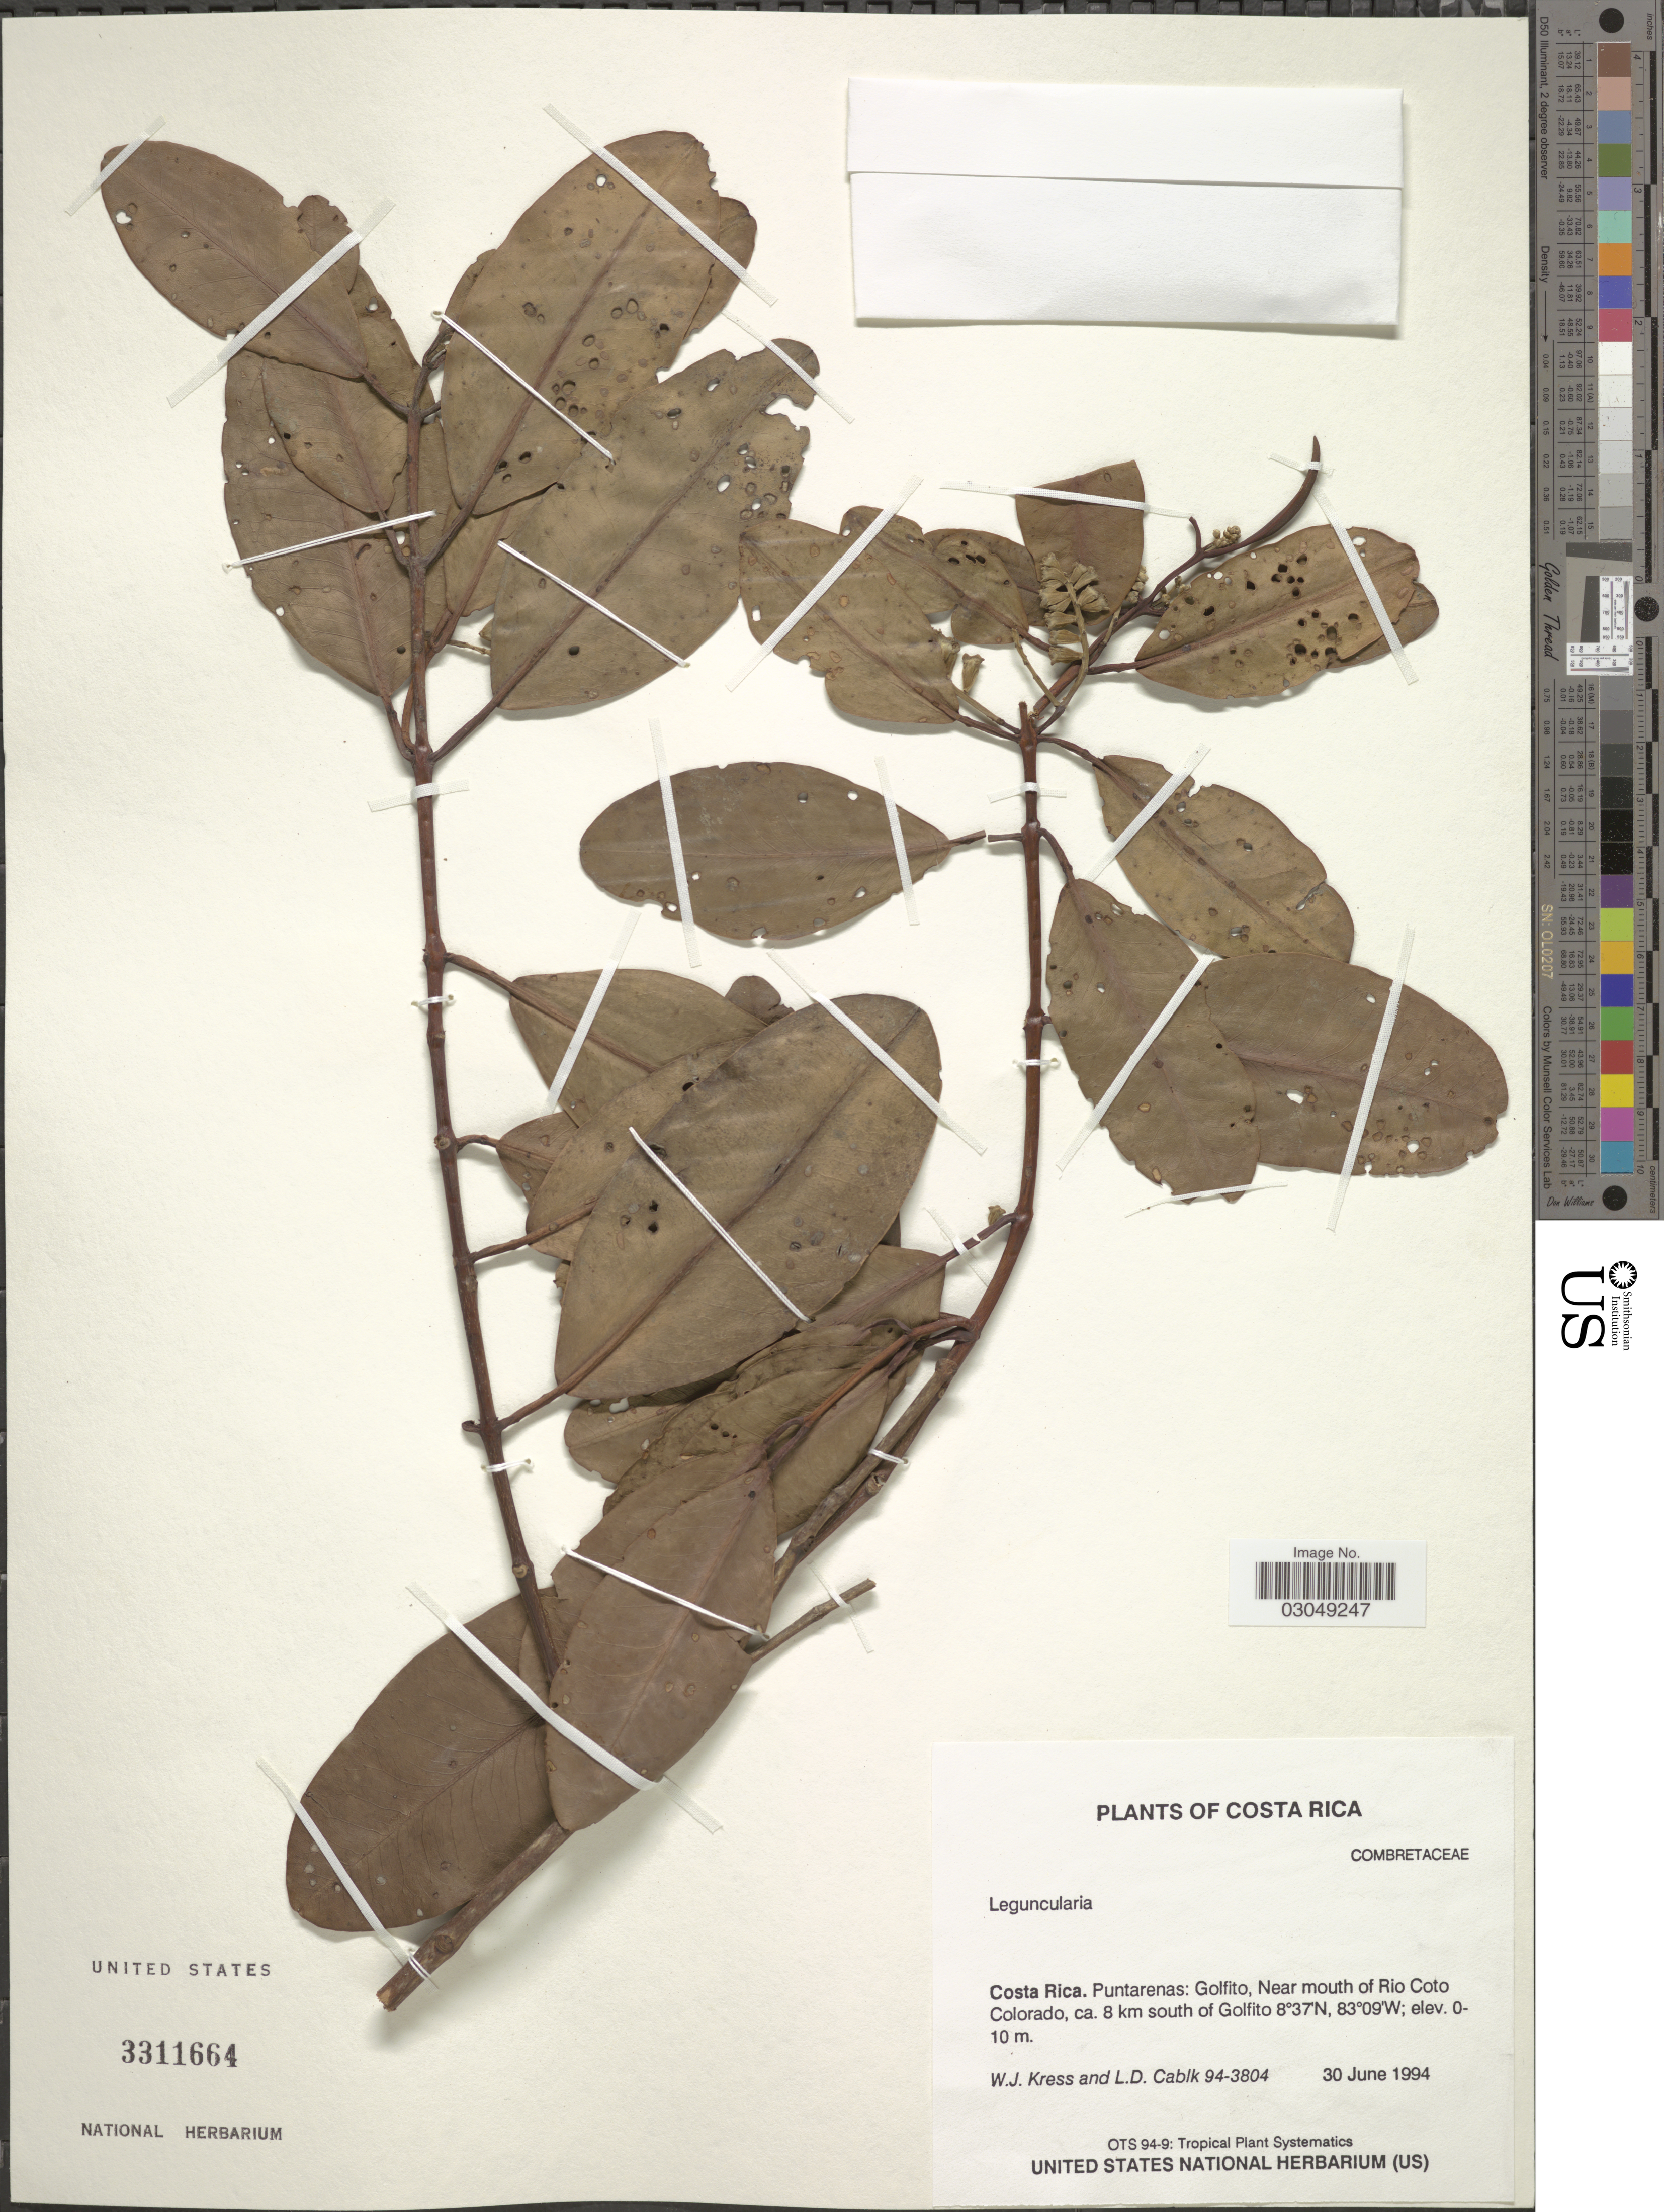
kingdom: Plantae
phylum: Tracheophyta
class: Magnoliopsida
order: Myrtales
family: Combretaceae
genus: Laguncularia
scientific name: Laguncularia racemosa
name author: (L.) C.F. Gaertn.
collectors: W. J. Kress & L. Cablk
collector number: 94-3804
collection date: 1994-06-30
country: Costa Rica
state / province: Puntarenas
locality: Golfito, Near mouth of Rio Coto Colorado, ca. 8 km south of Golfito.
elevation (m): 0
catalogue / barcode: US 3311664